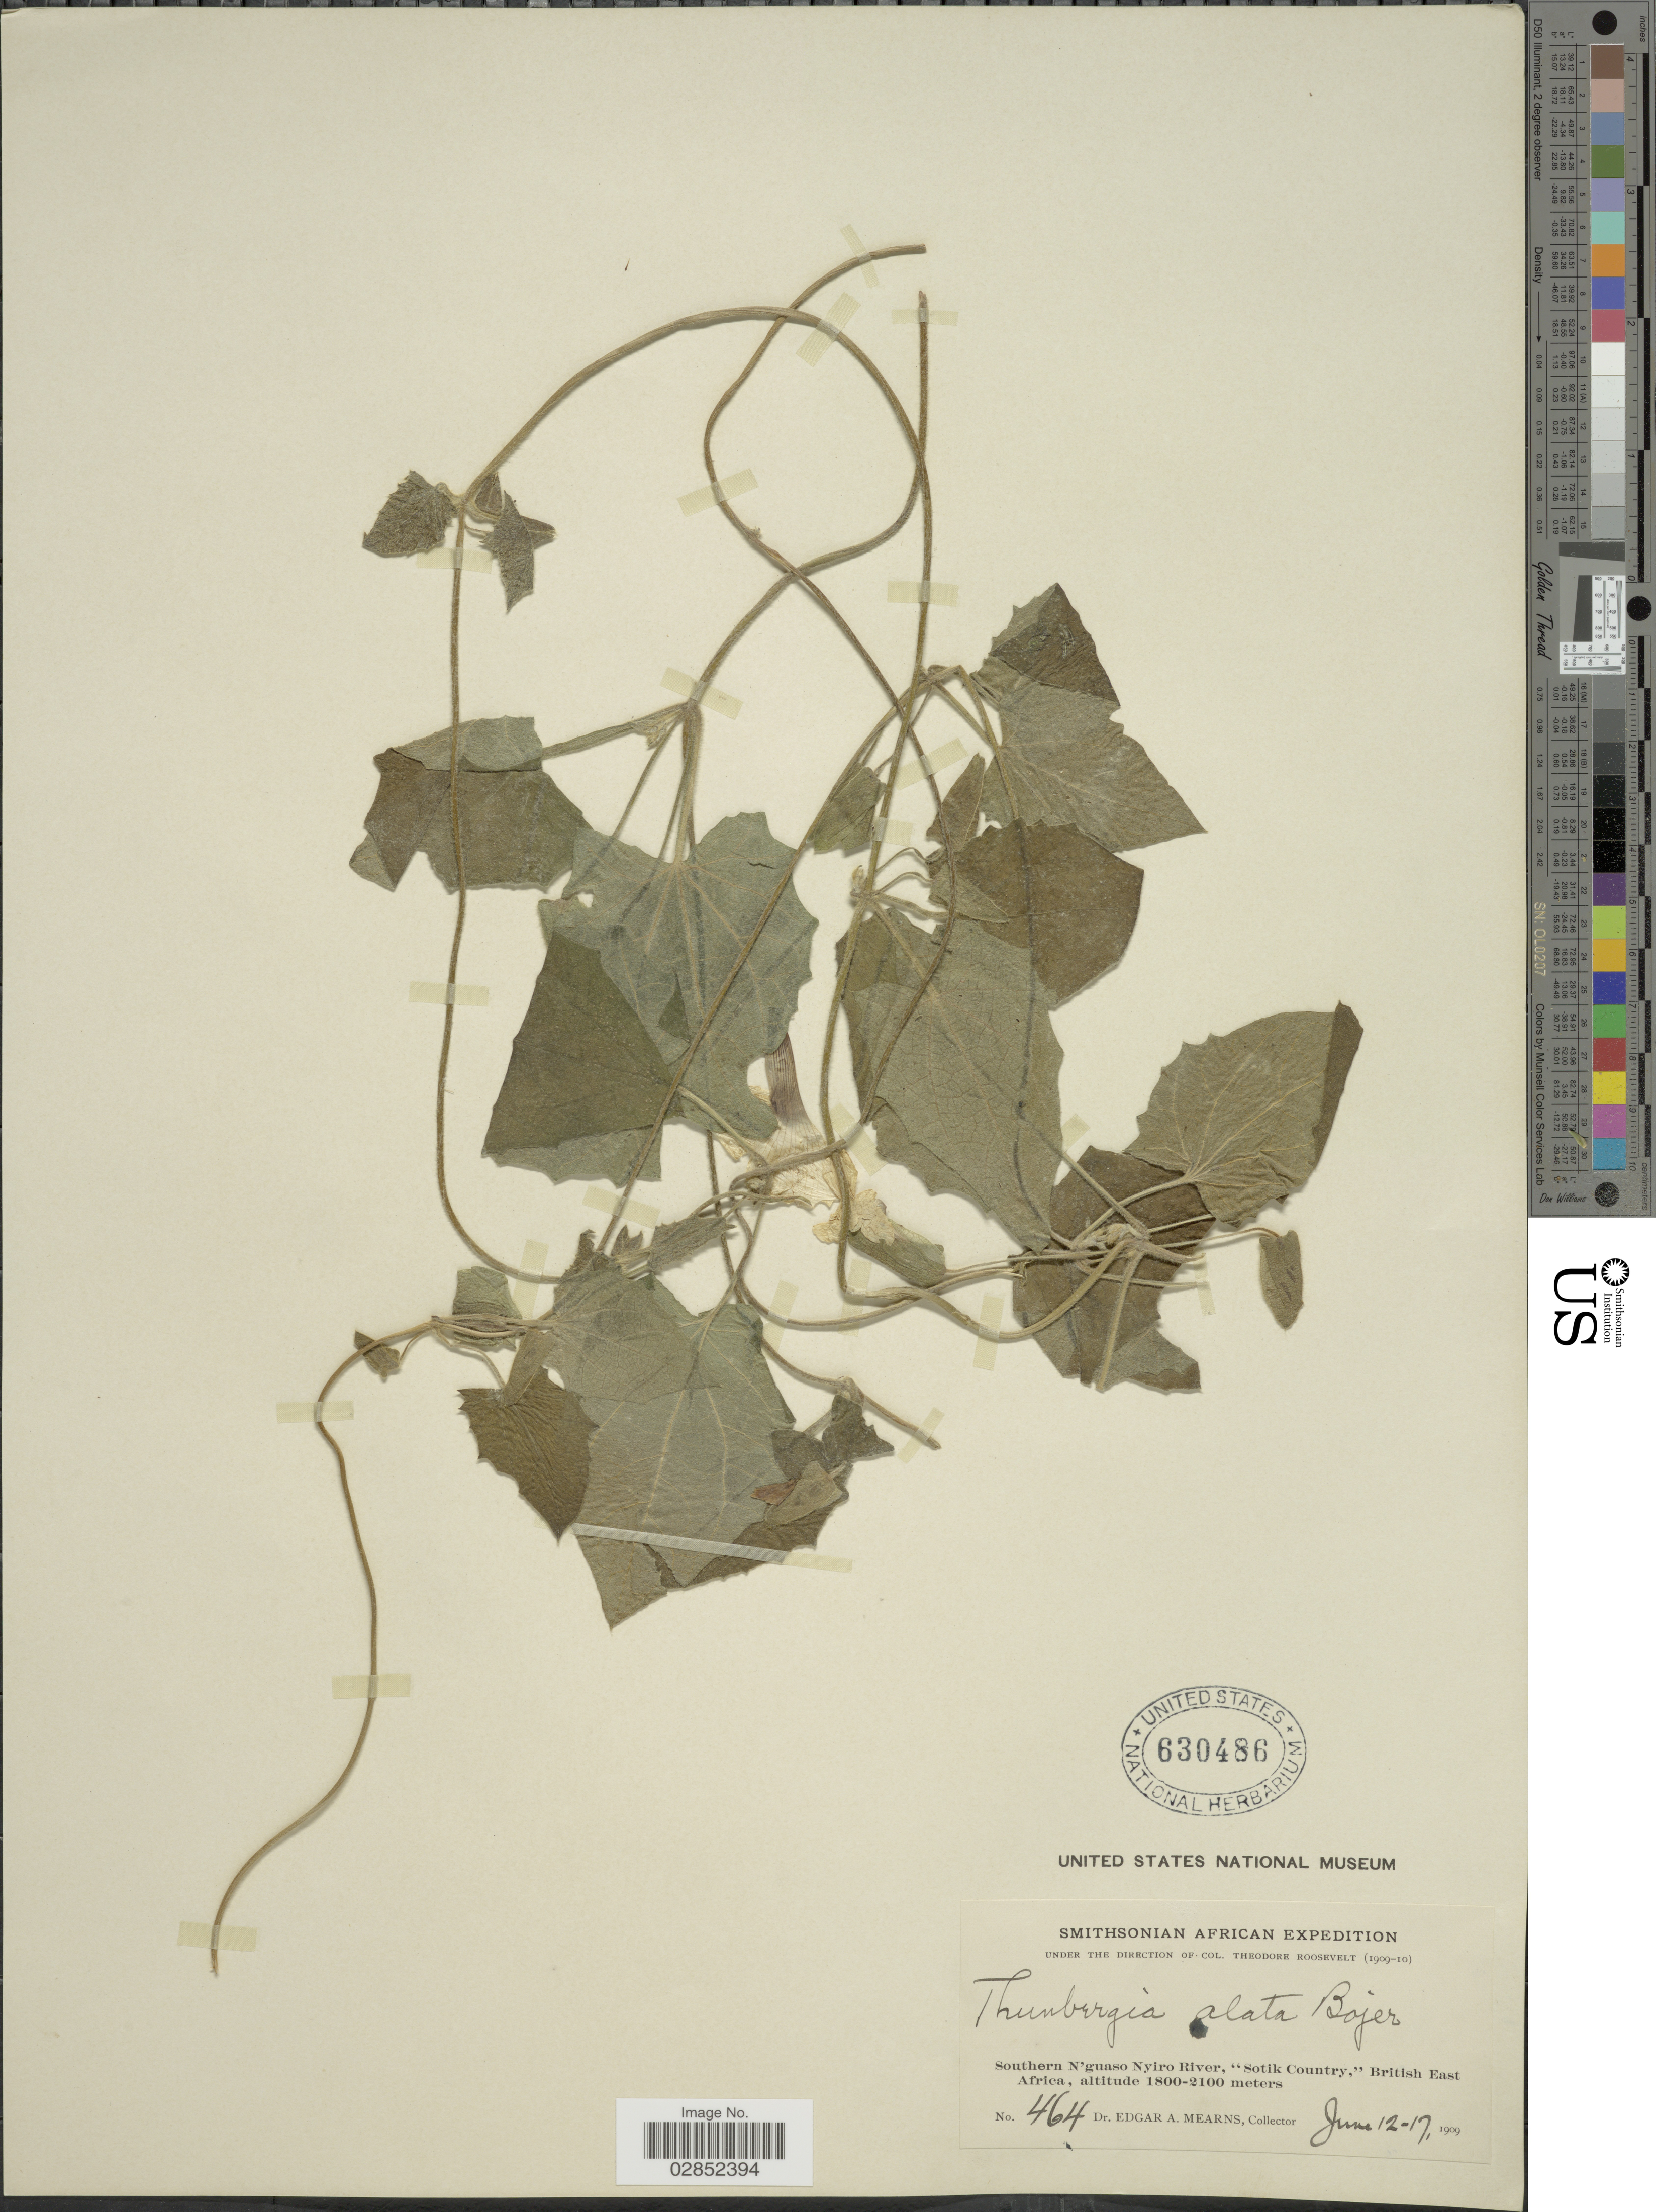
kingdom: Plantae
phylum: Tracheophyta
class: Magnoliopsida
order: Lamiales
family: Acanthaceae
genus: Thunbergia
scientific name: Thunbergia alata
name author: Bojer ex Sims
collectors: E. A. Mearns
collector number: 464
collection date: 1909-06-12/1909-06-17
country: Kenya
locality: Southern N'guaso Nyiro River, "Sotik Country", British East Africa.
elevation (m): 1800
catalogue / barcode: US 630486